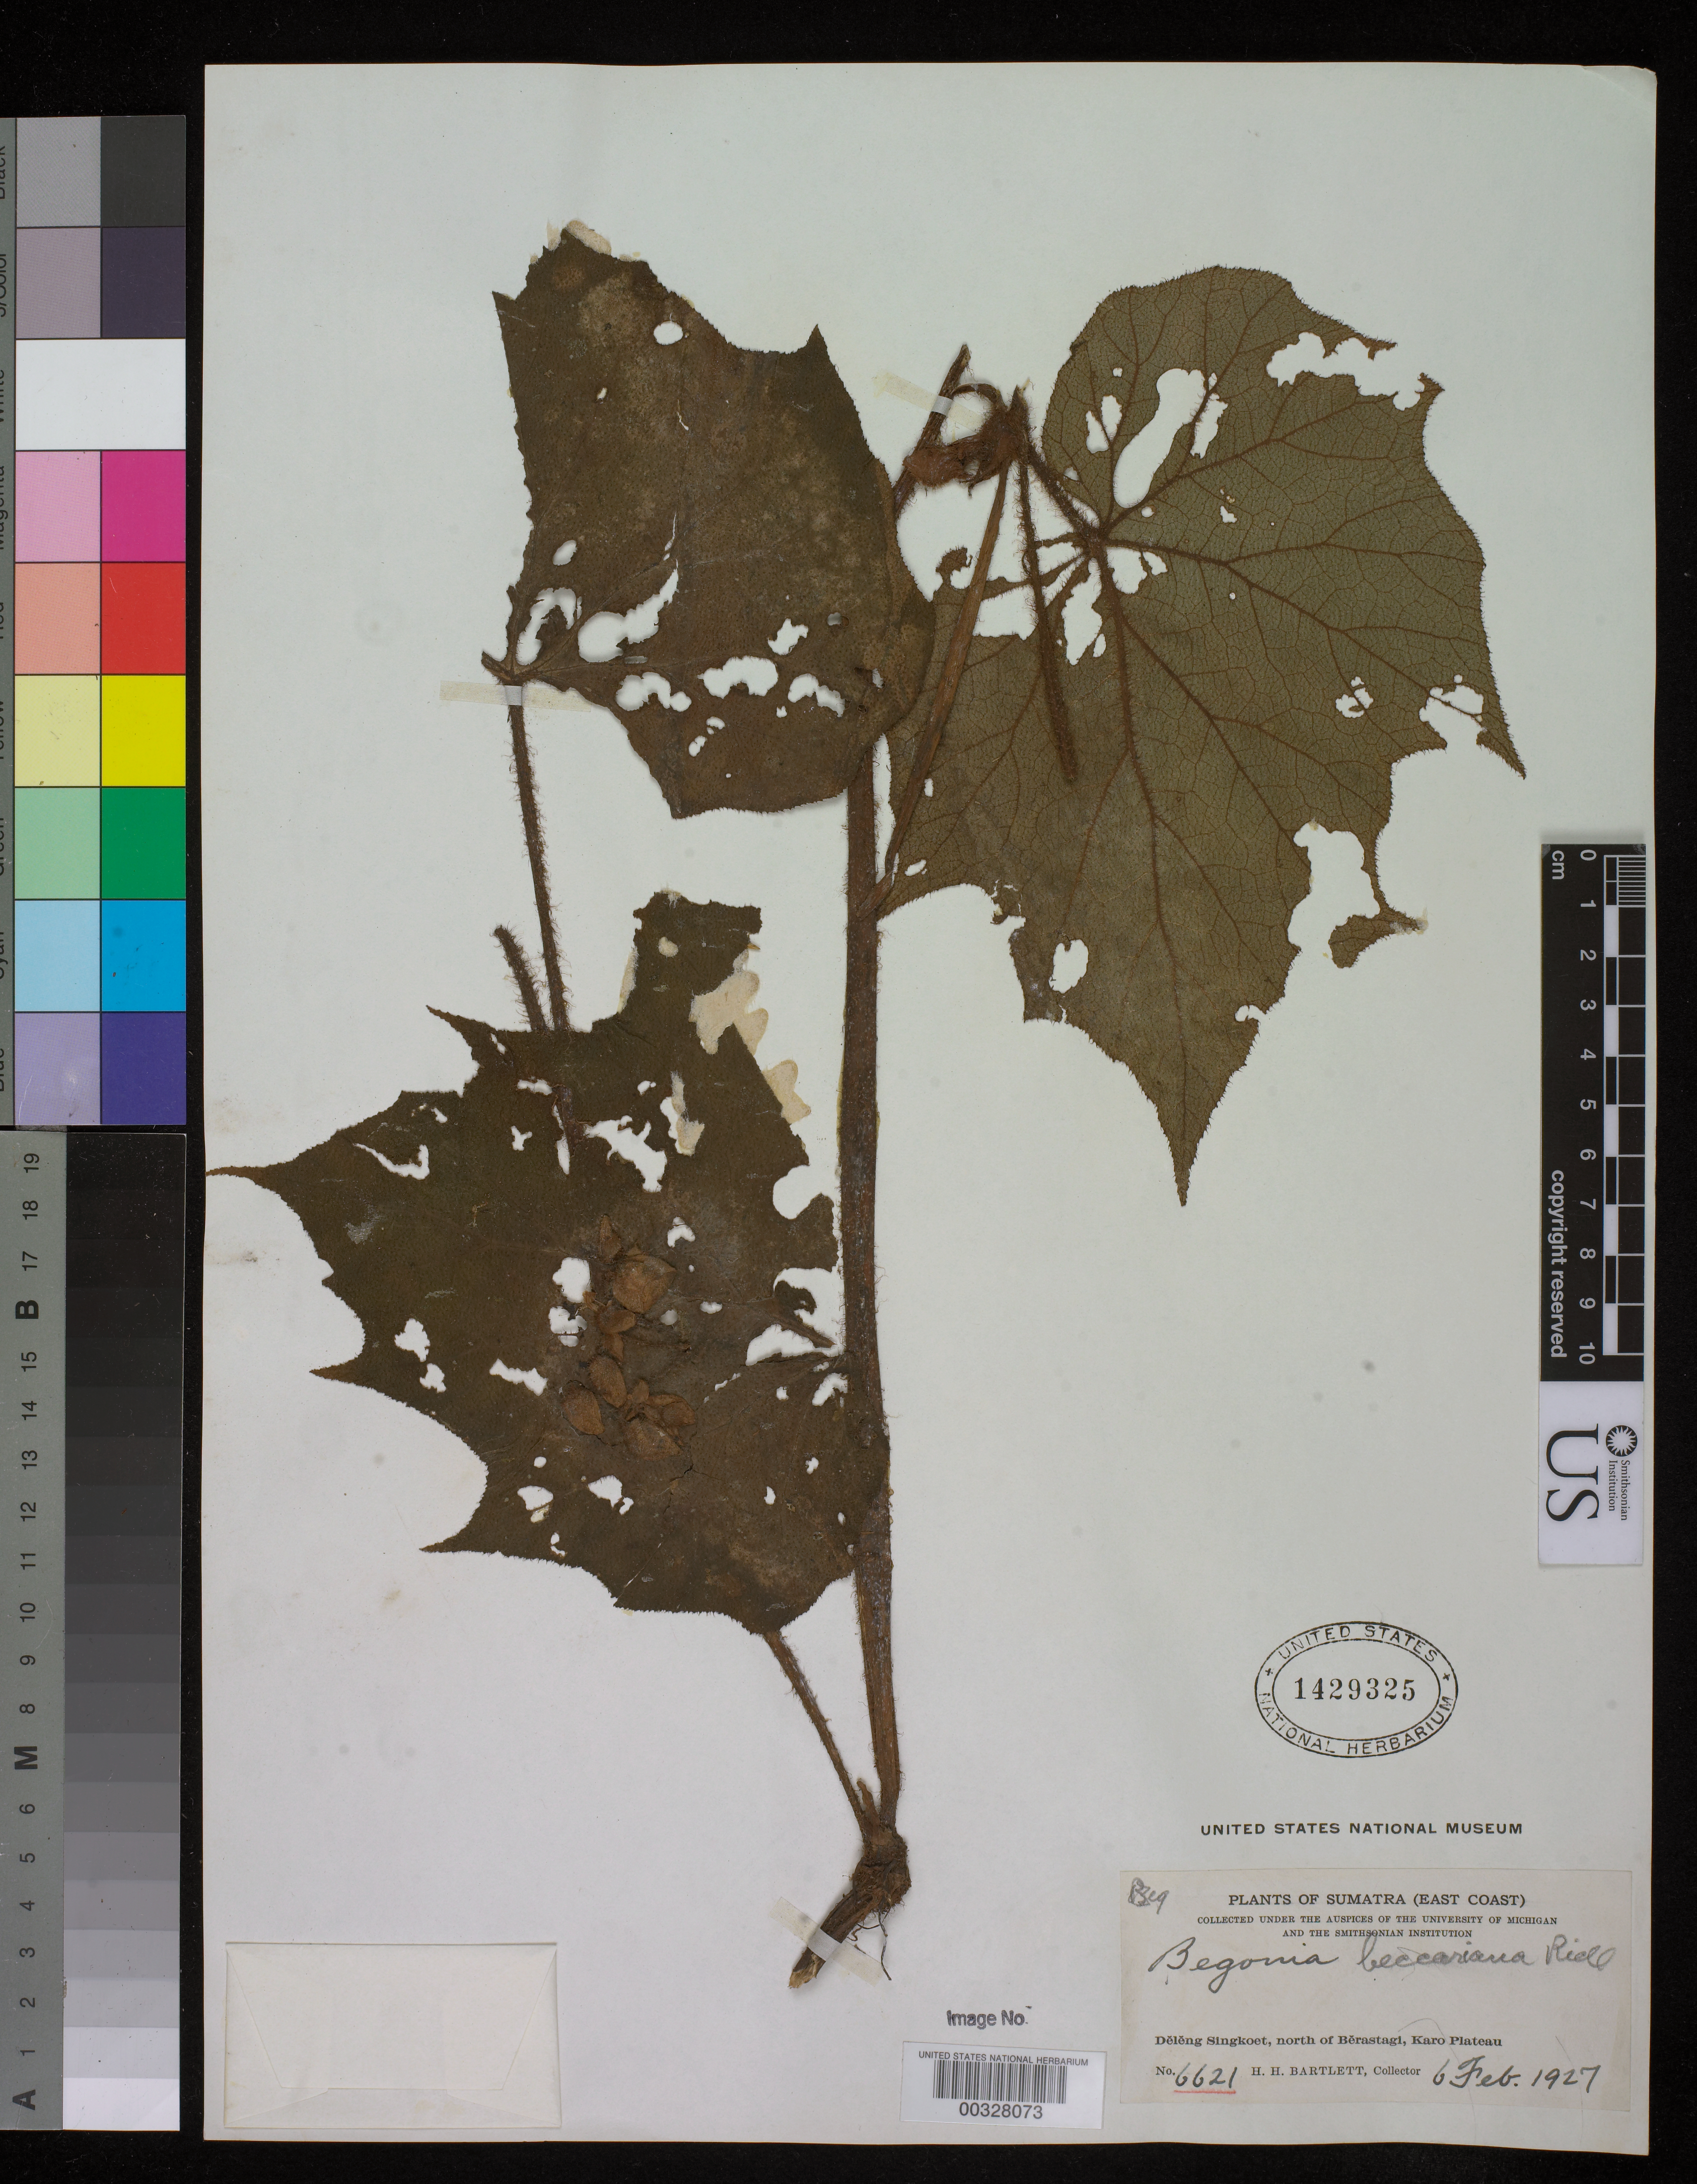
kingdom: Plantae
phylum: Tracheophyta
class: Magnoliopsida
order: Cucurbitales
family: Begoniaceae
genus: Begonia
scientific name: Begonia baramensis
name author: Merr.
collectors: H. H. Bartlett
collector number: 6621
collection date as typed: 06 Feb 1927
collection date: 1927-02-06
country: Indonesia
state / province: Sumatra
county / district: Sumatera Utara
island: Sumatra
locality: Deleng Singkoet, N of Berastagi, Karo Plateau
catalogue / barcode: US 1429325